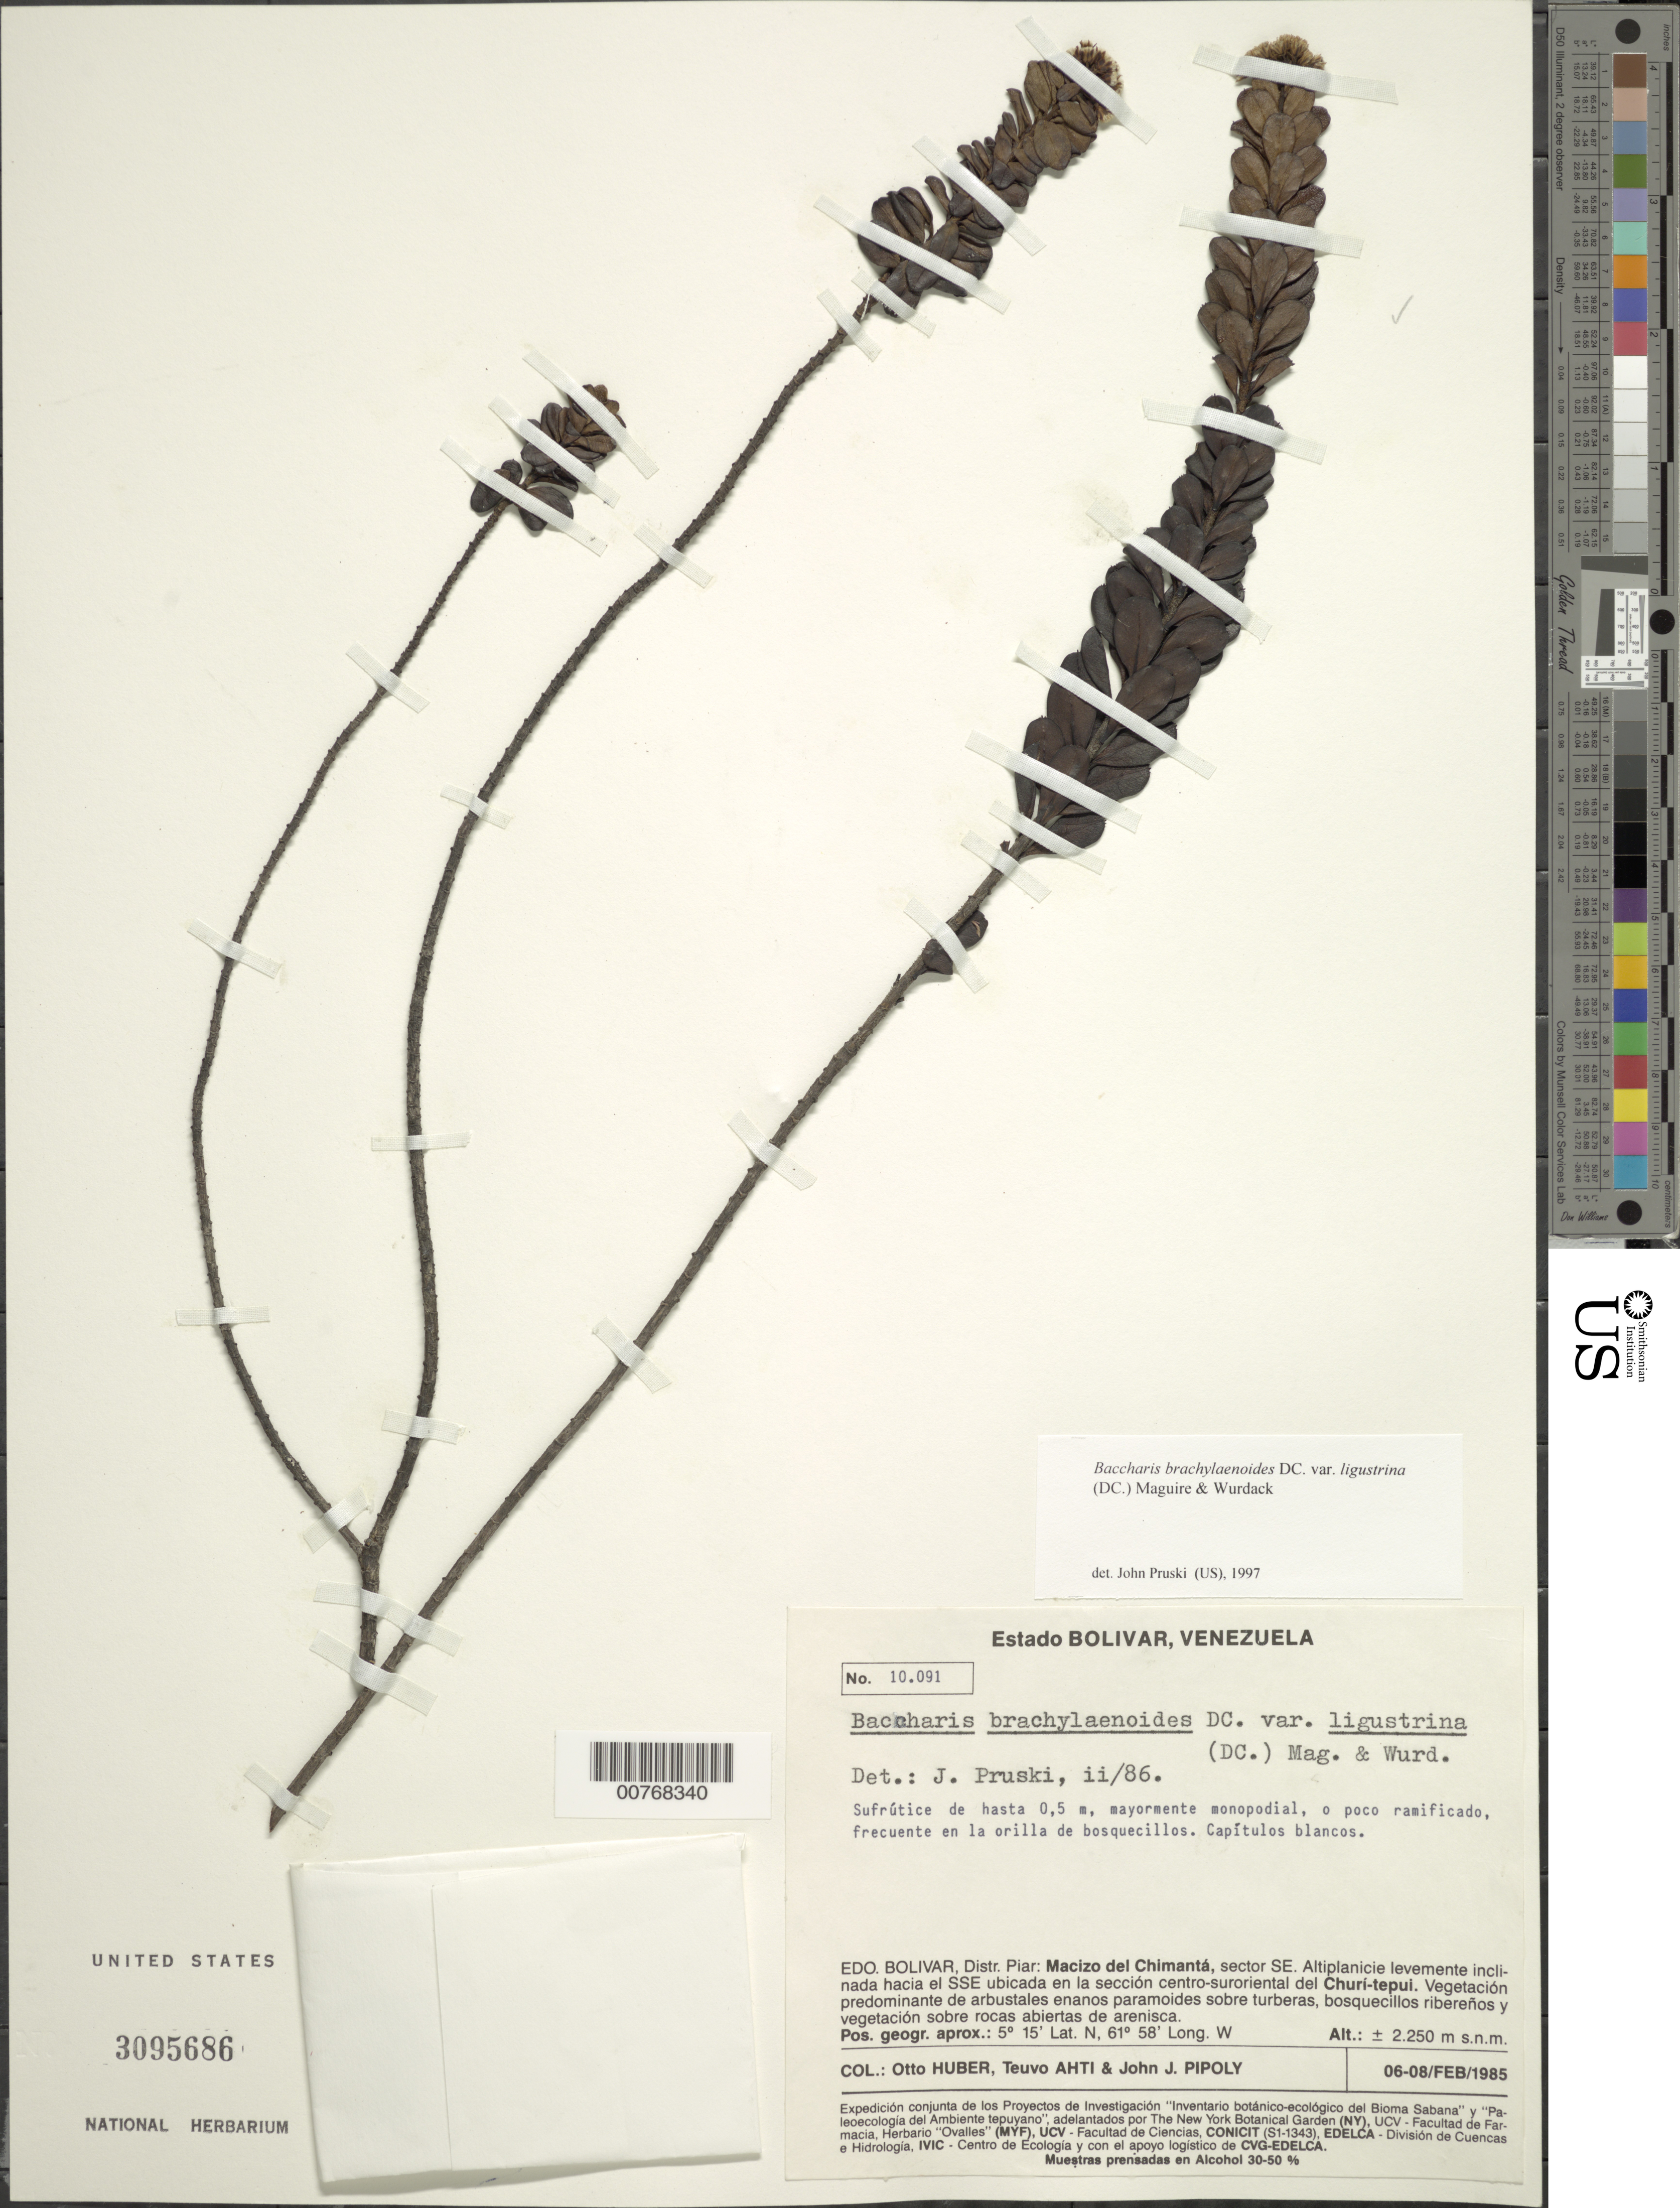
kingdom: Plantae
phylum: Tracheophyta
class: Magnoliopsida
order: Asterales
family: Asteraceae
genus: Baccharis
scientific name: Baccharis brachylaenoides var. ligustrina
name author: (DC.) Maguire & Wurdack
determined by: Pruski, J. F.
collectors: O. Huber, T. T. Ahti & J. J. Pipoly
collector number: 10091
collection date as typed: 6-Feb-85 to 8-Feb-85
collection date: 1985-02-06/1985-02-08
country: Venezuela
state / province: Bolívar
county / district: Piar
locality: Macizo del Chimantá, SE Churí-tepuí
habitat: Orilla de bosquecillos. Veg predom de arbustales enanos paramoides sobre tuberas, bosquecillos ribereños y vegetation sobre rocas abiertas de arenisca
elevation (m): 2250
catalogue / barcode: US 3095686